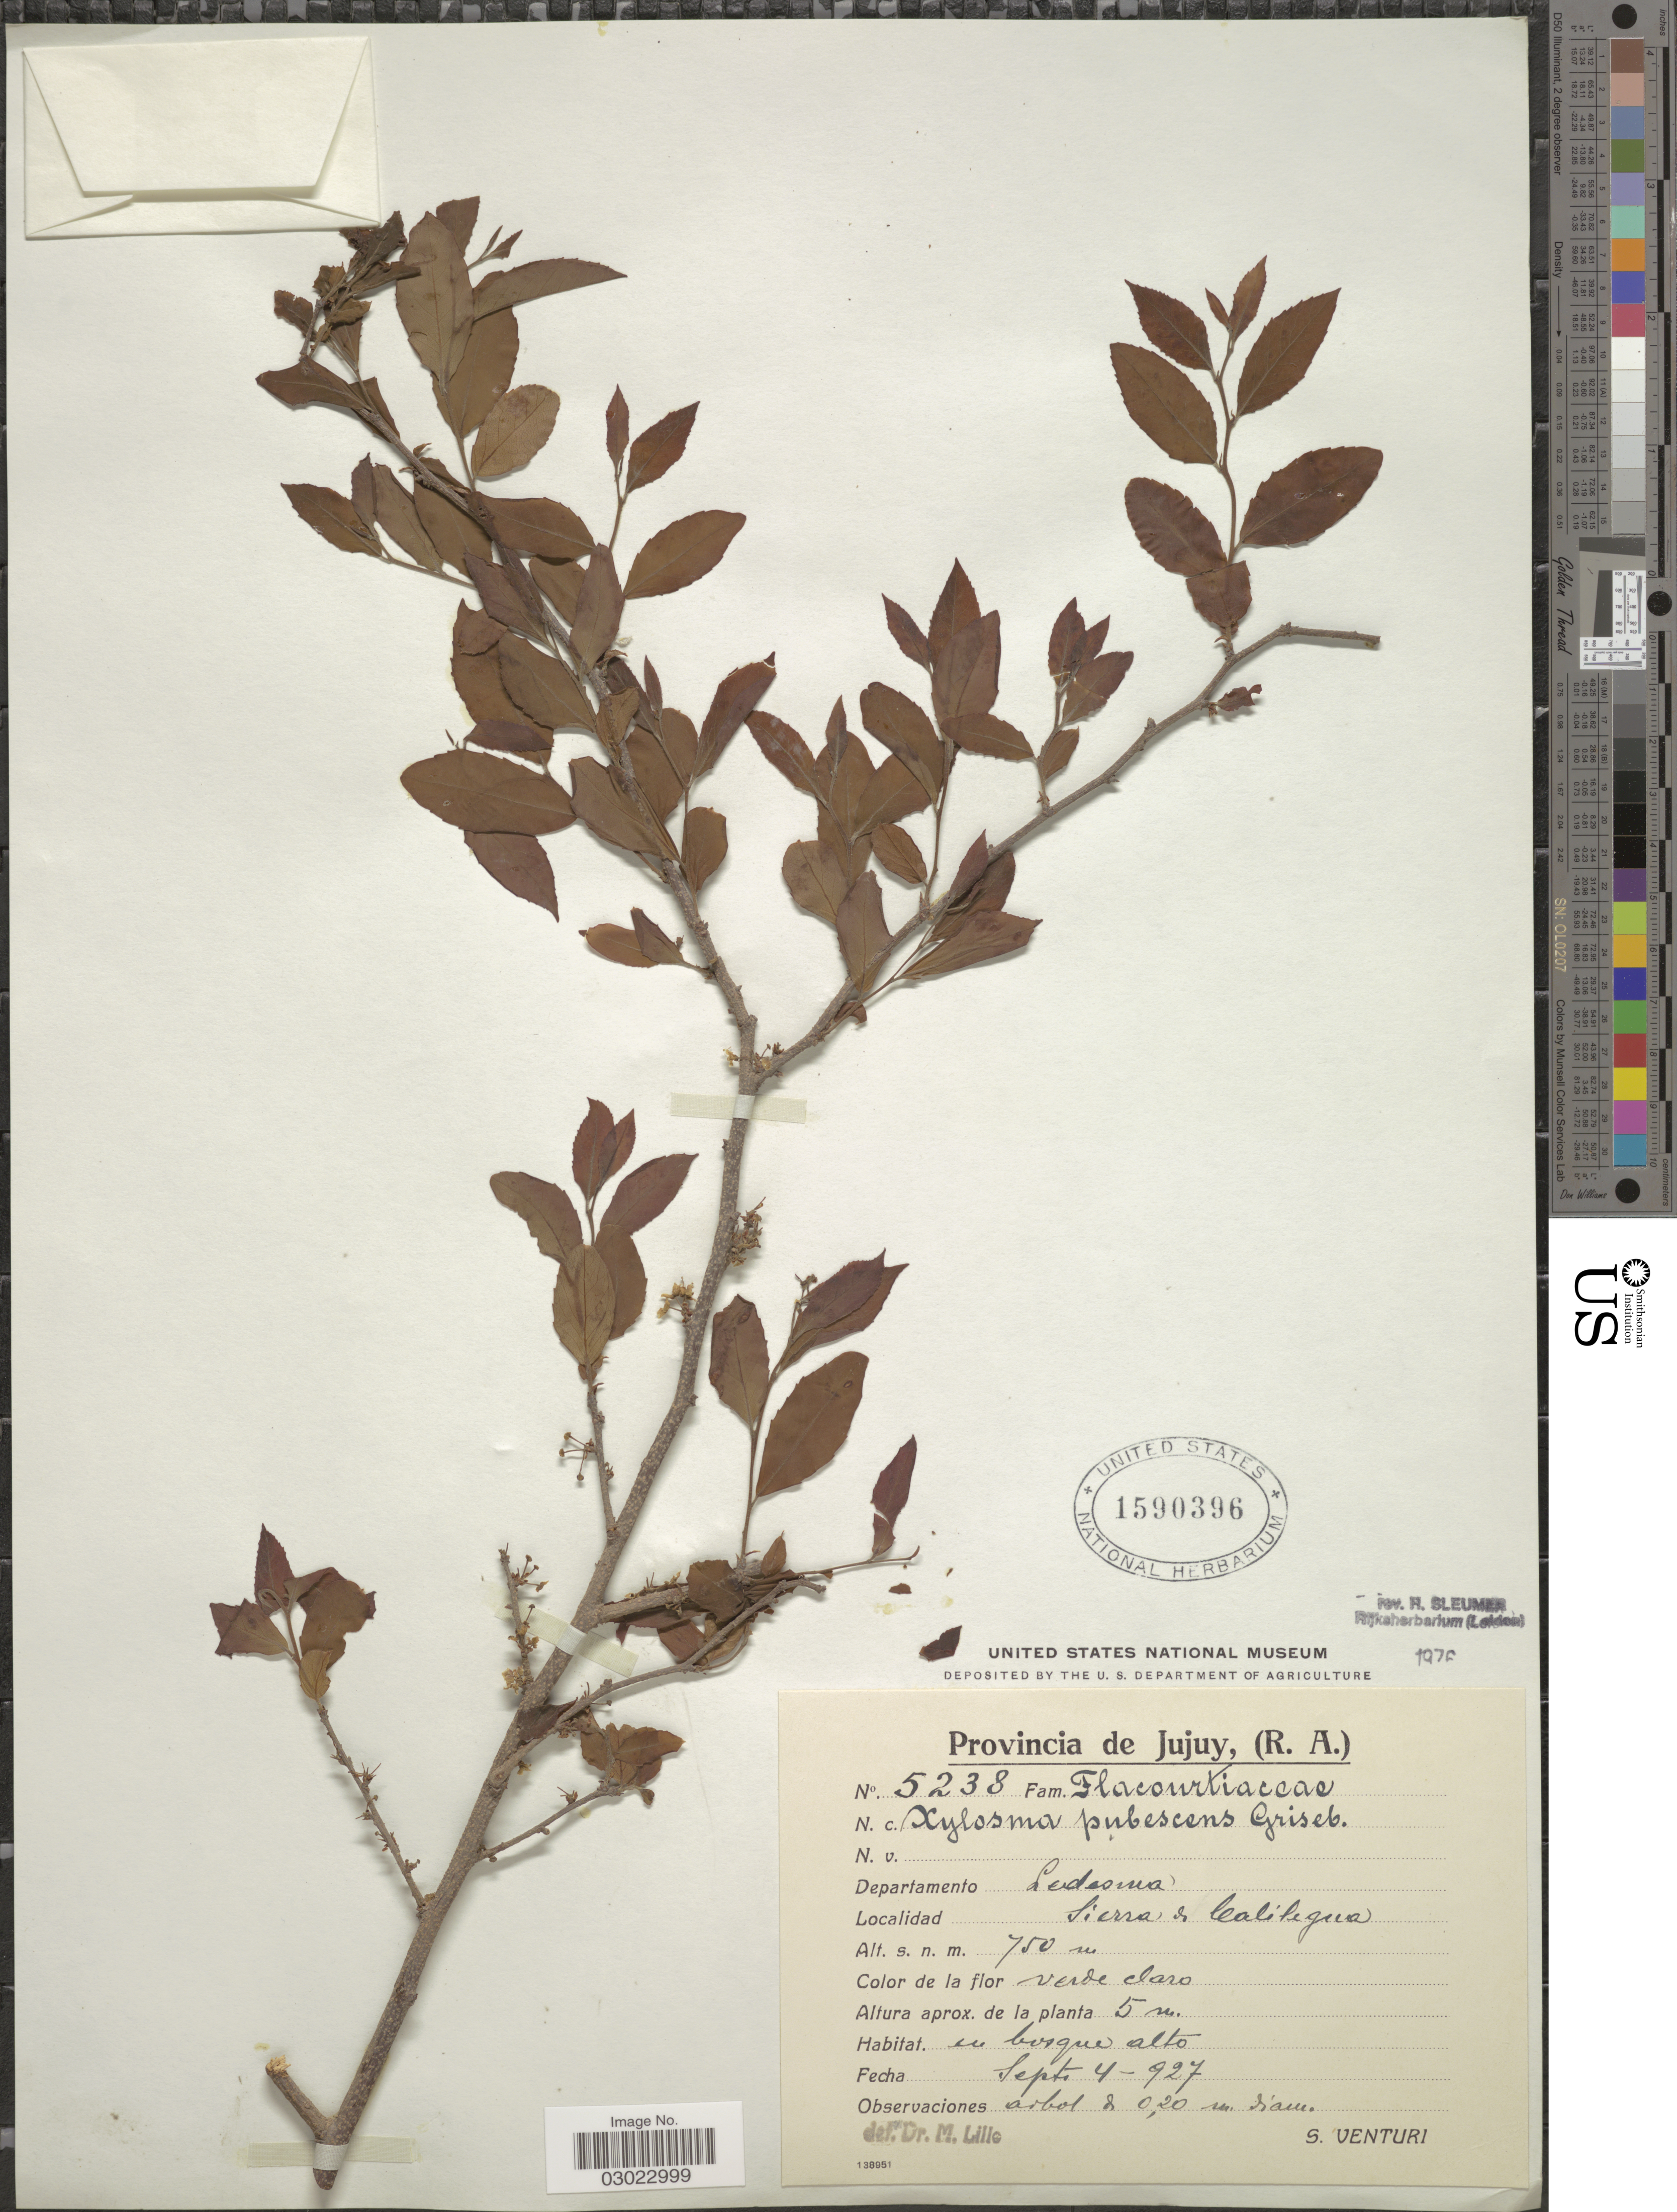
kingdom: Plantae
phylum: Tracheophyta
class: Magnoliopsida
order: Malpighiales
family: Salicaceae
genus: Xylosma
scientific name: Xylosma pubescens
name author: Griseb.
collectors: S. Venturi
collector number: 5238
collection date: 1927-09-04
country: Argentina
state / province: Jujuy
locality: Departamento Ladesma. Sierra de Calilegua.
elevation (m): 750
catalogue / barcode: US 1590396